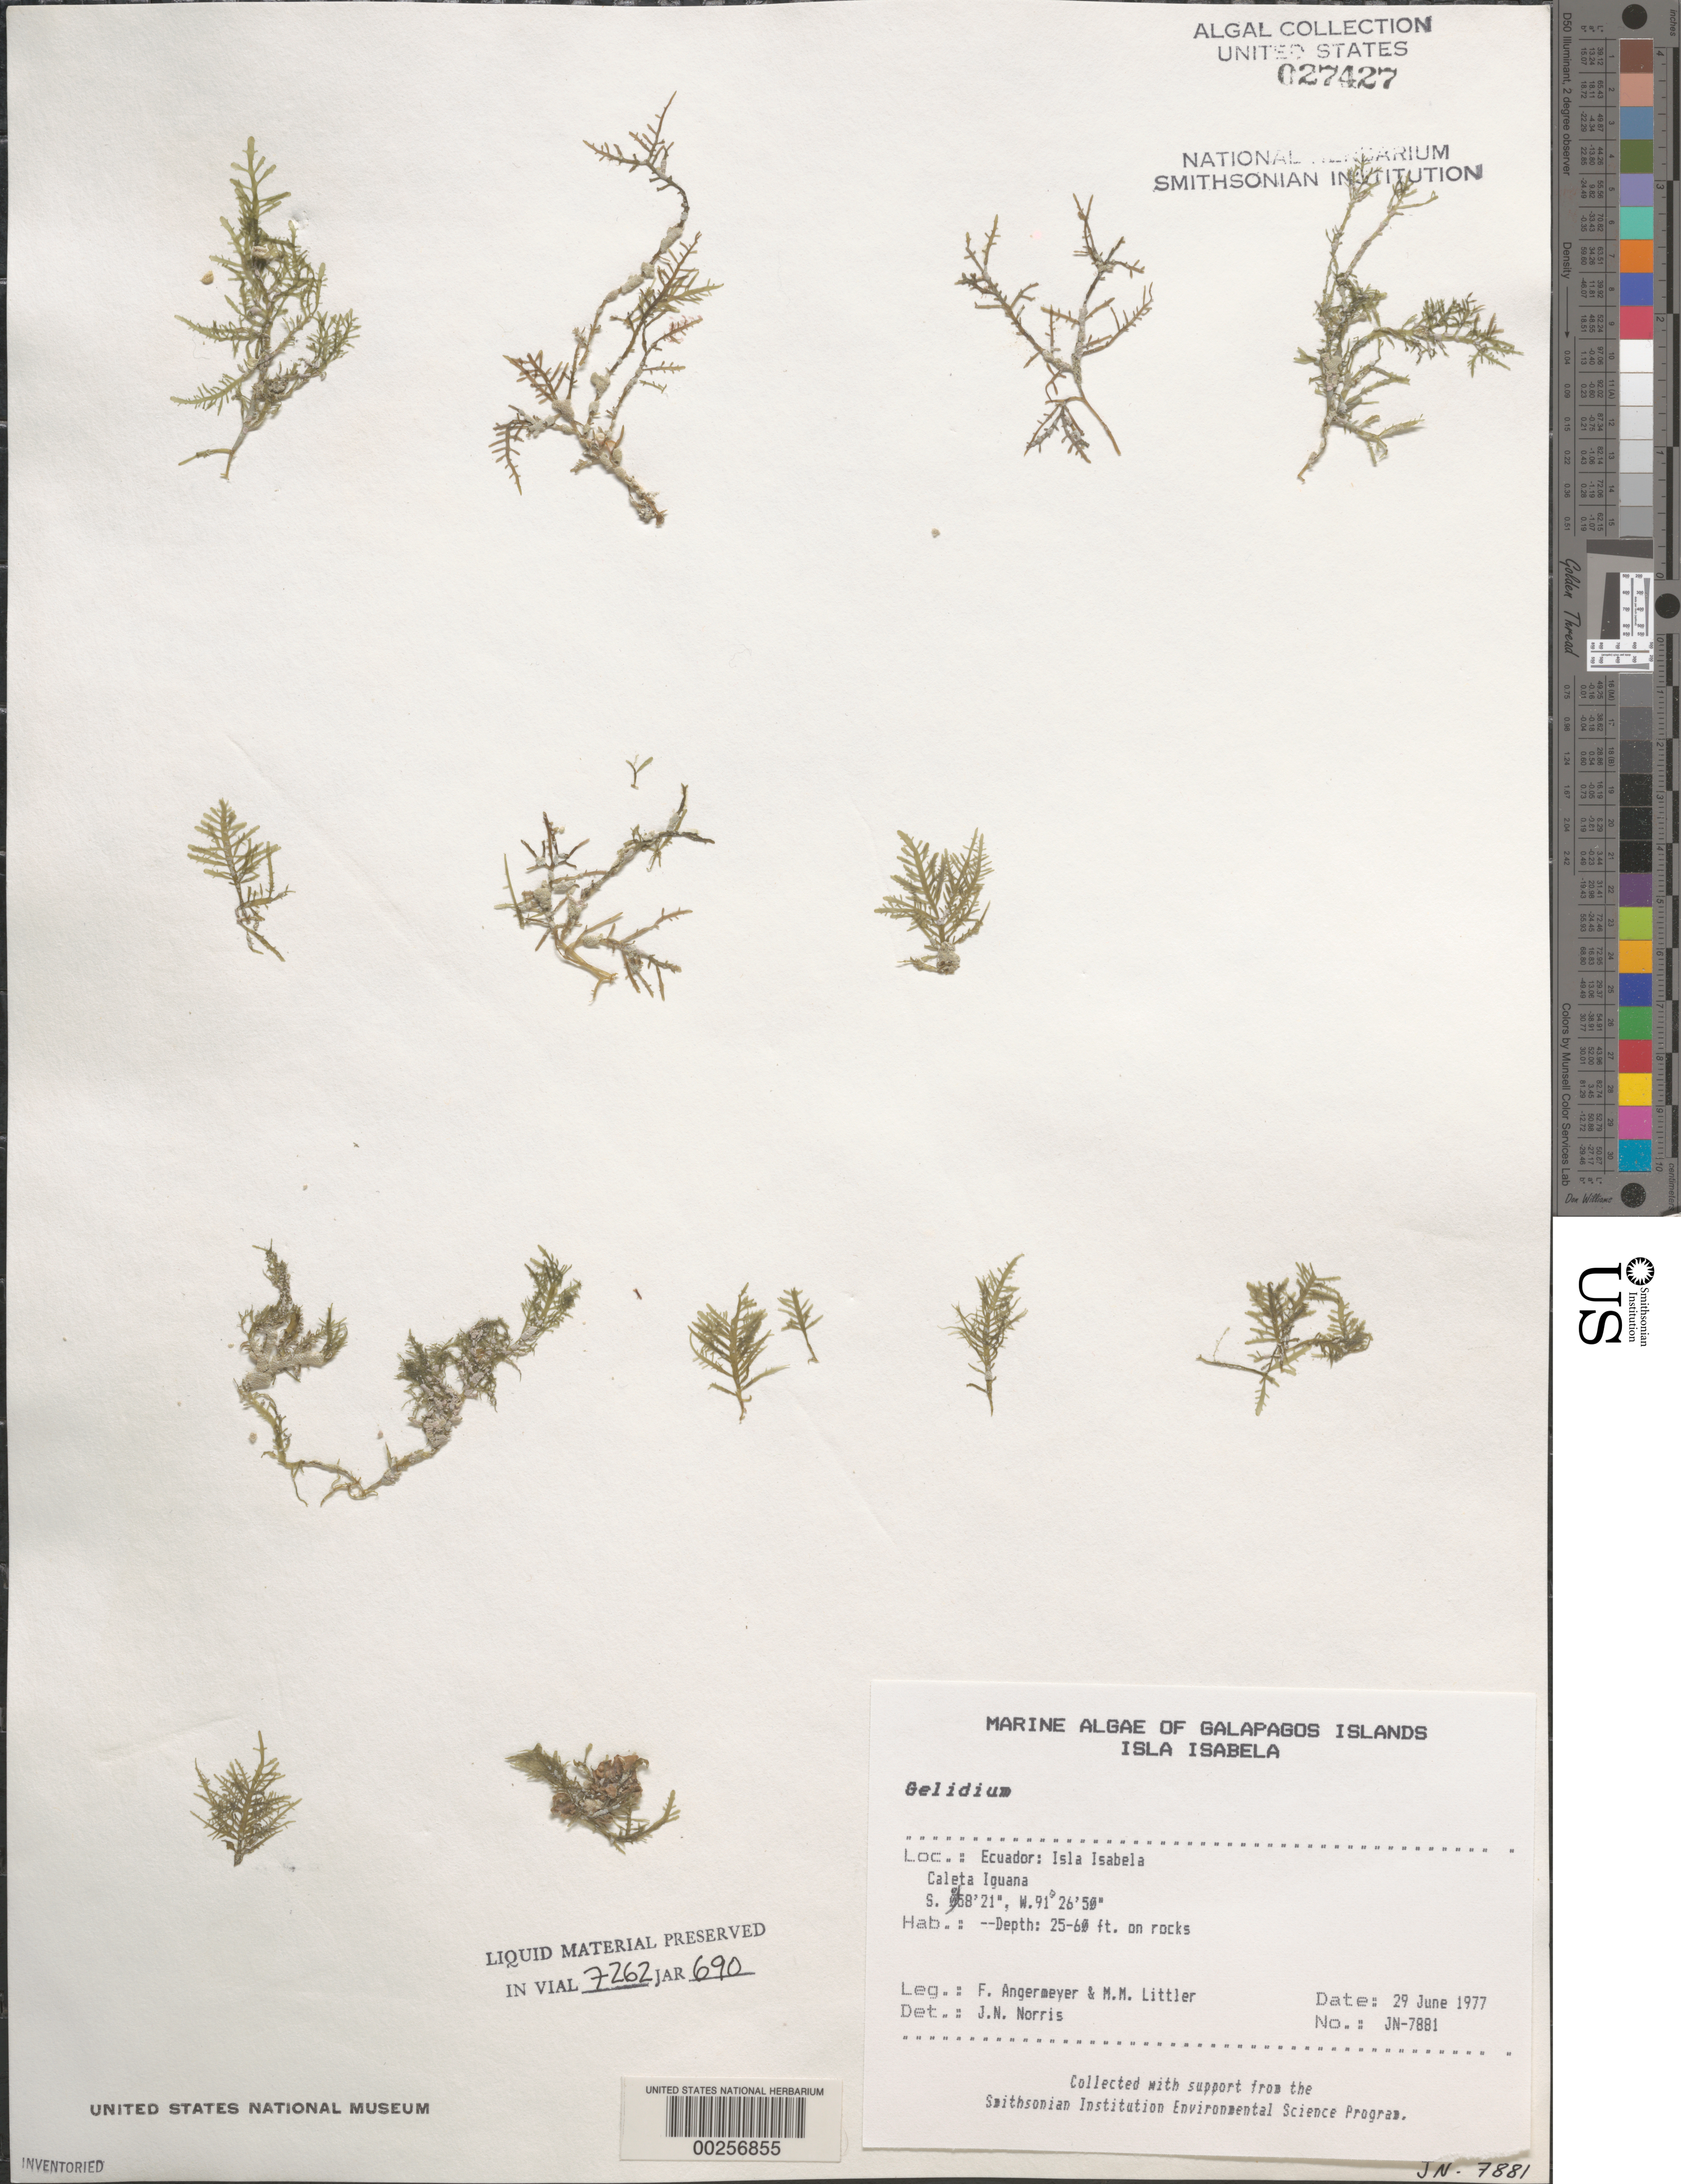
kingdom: Plantae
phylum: Rhodophyta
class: Florideophyceae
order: Gelidiales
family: Gelidiaceae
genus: Gelidium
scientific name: Gelidium sp.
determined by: Norris, James N.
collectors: F. Angermeyer & M. M. Littler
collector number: Jn-7881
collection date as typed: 29 Jun 1977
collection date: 1977-06-29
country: Ecuador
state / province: Colón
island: Isabela [Albemarle]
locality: Caleta Iguana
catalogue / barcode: US 27427